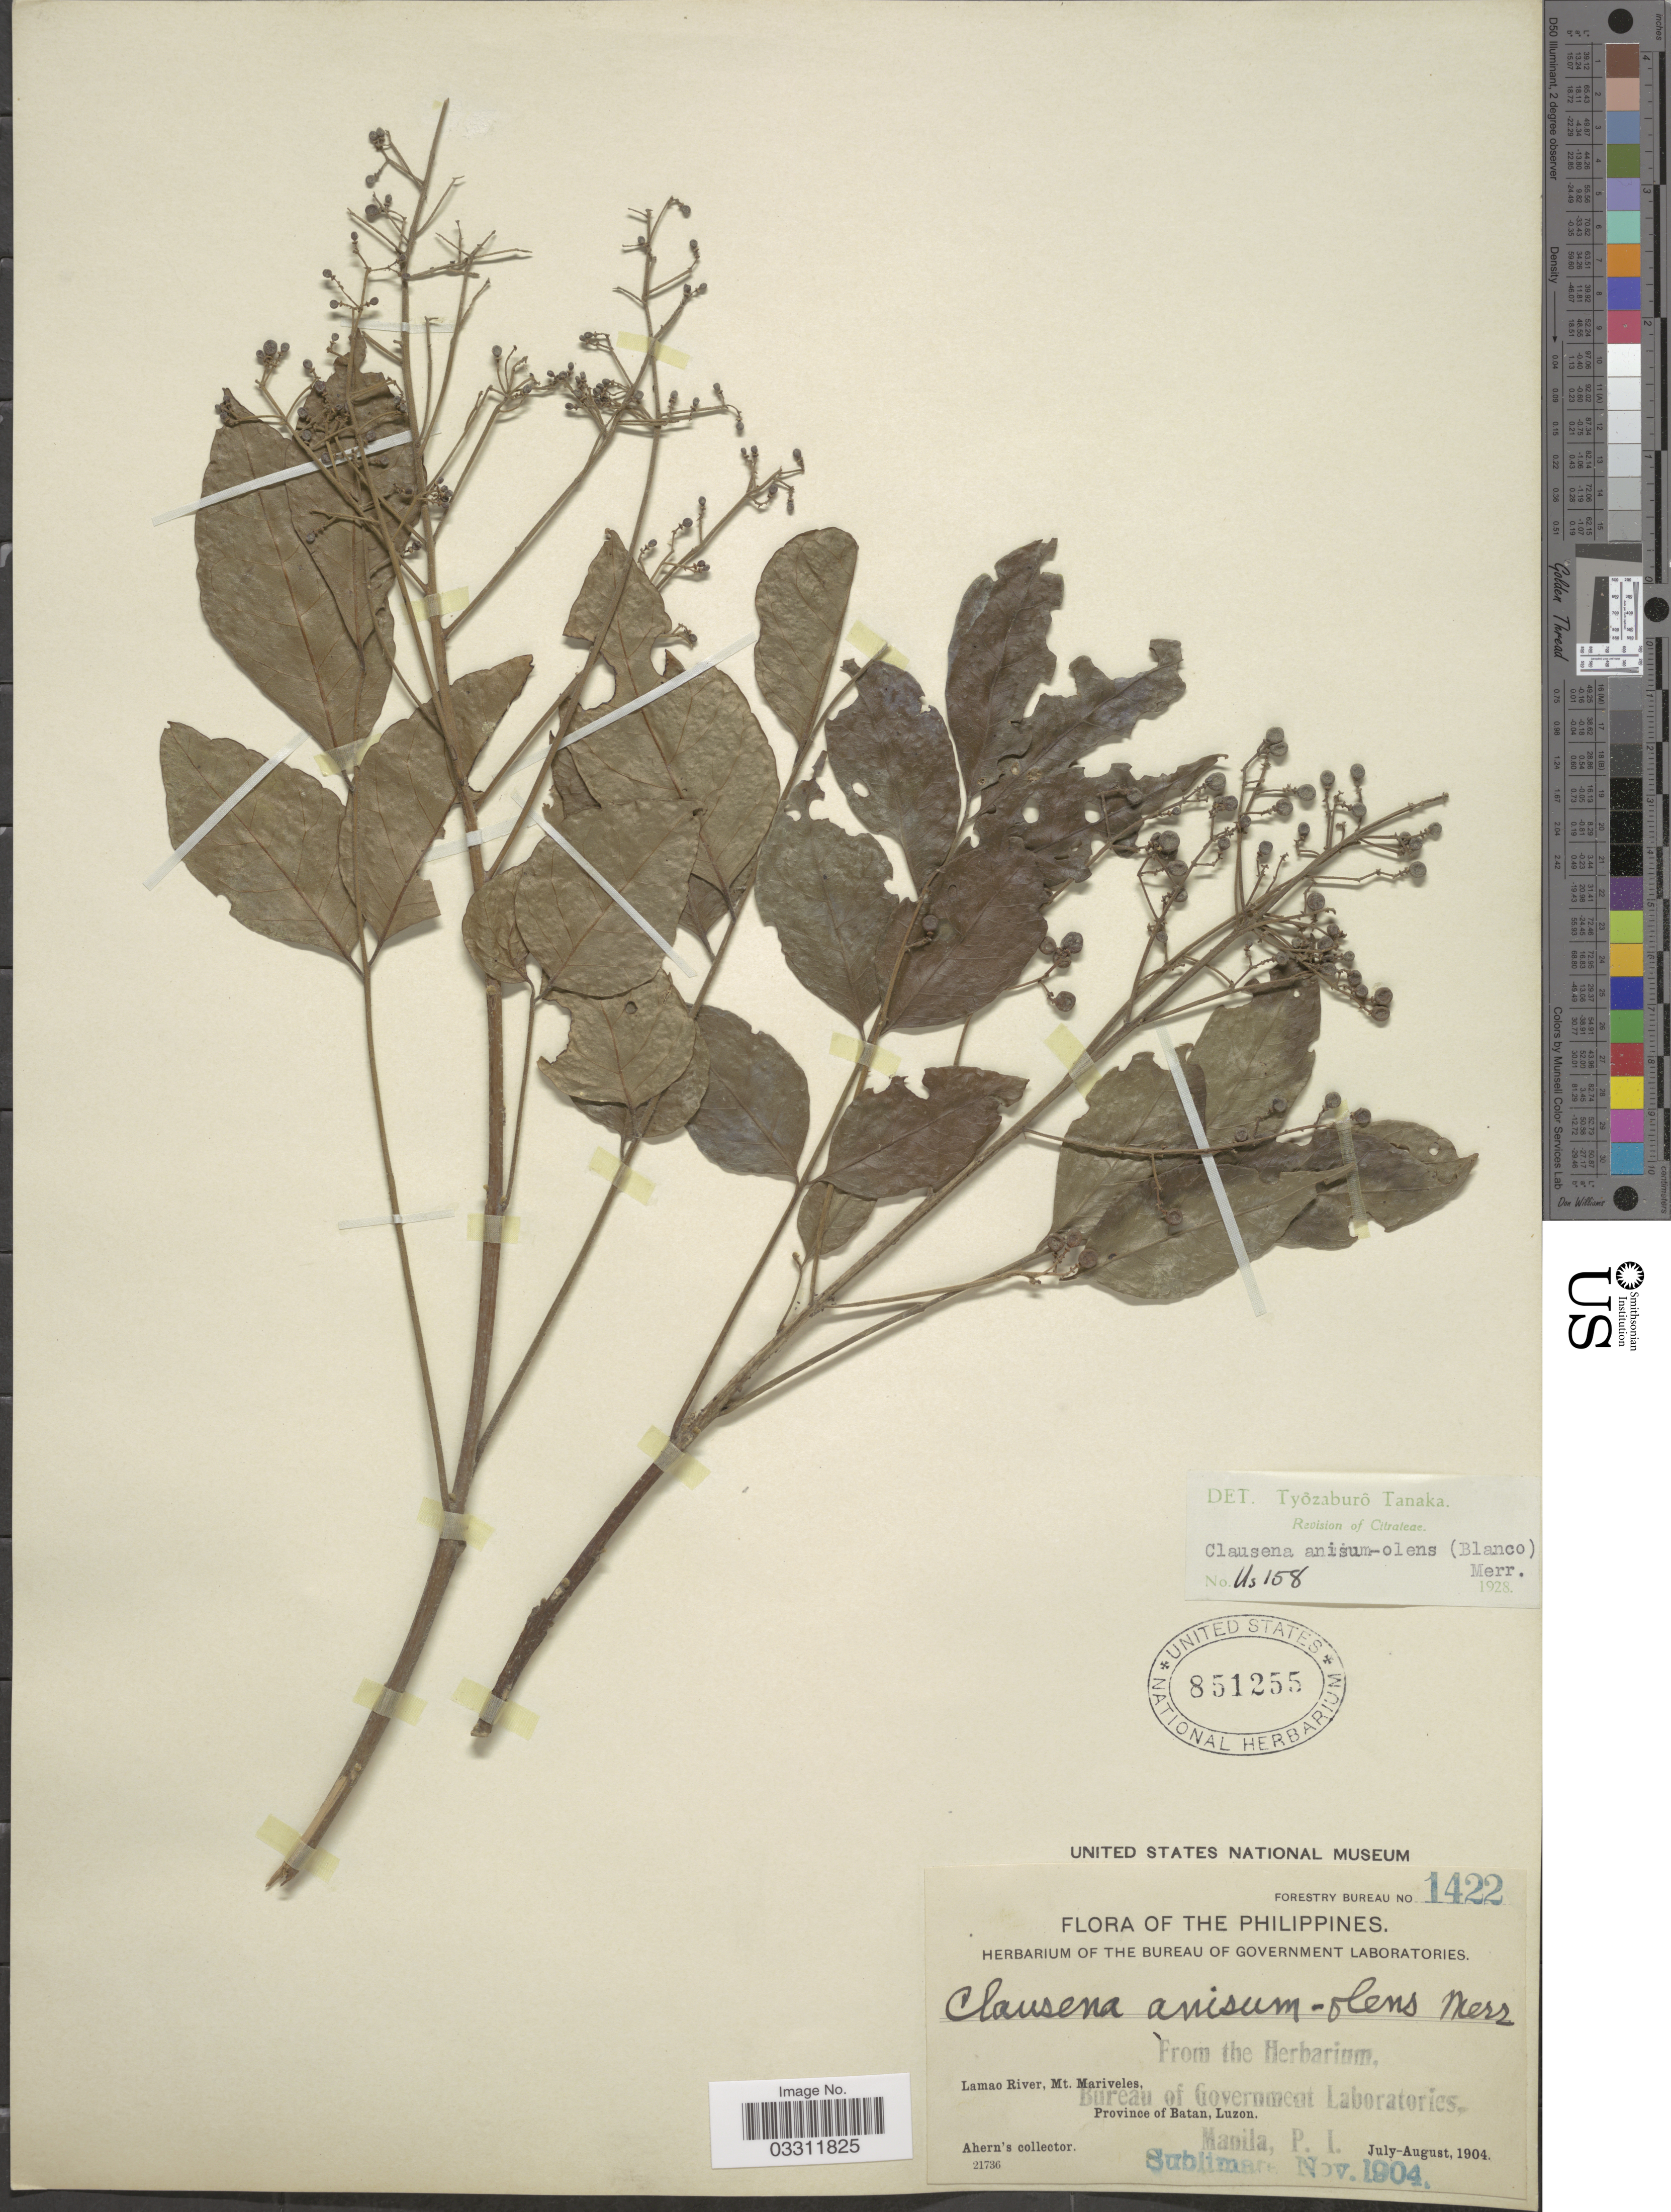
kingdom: Plantae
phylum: Tracheophyta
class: Magnoliopsida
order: Sapindales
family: Rutaceae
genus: Clausena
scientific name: Clausena anisum-olens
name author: (Blume) Merr.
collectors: Ahern's collector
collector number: Forestry Bureau 1422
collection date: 1904-07/1904-08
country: Philippines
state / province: Cagayan Valley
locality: Lamao River, Mt. Mariveles, Province of Batan, Luzon.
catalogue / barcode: US 851255